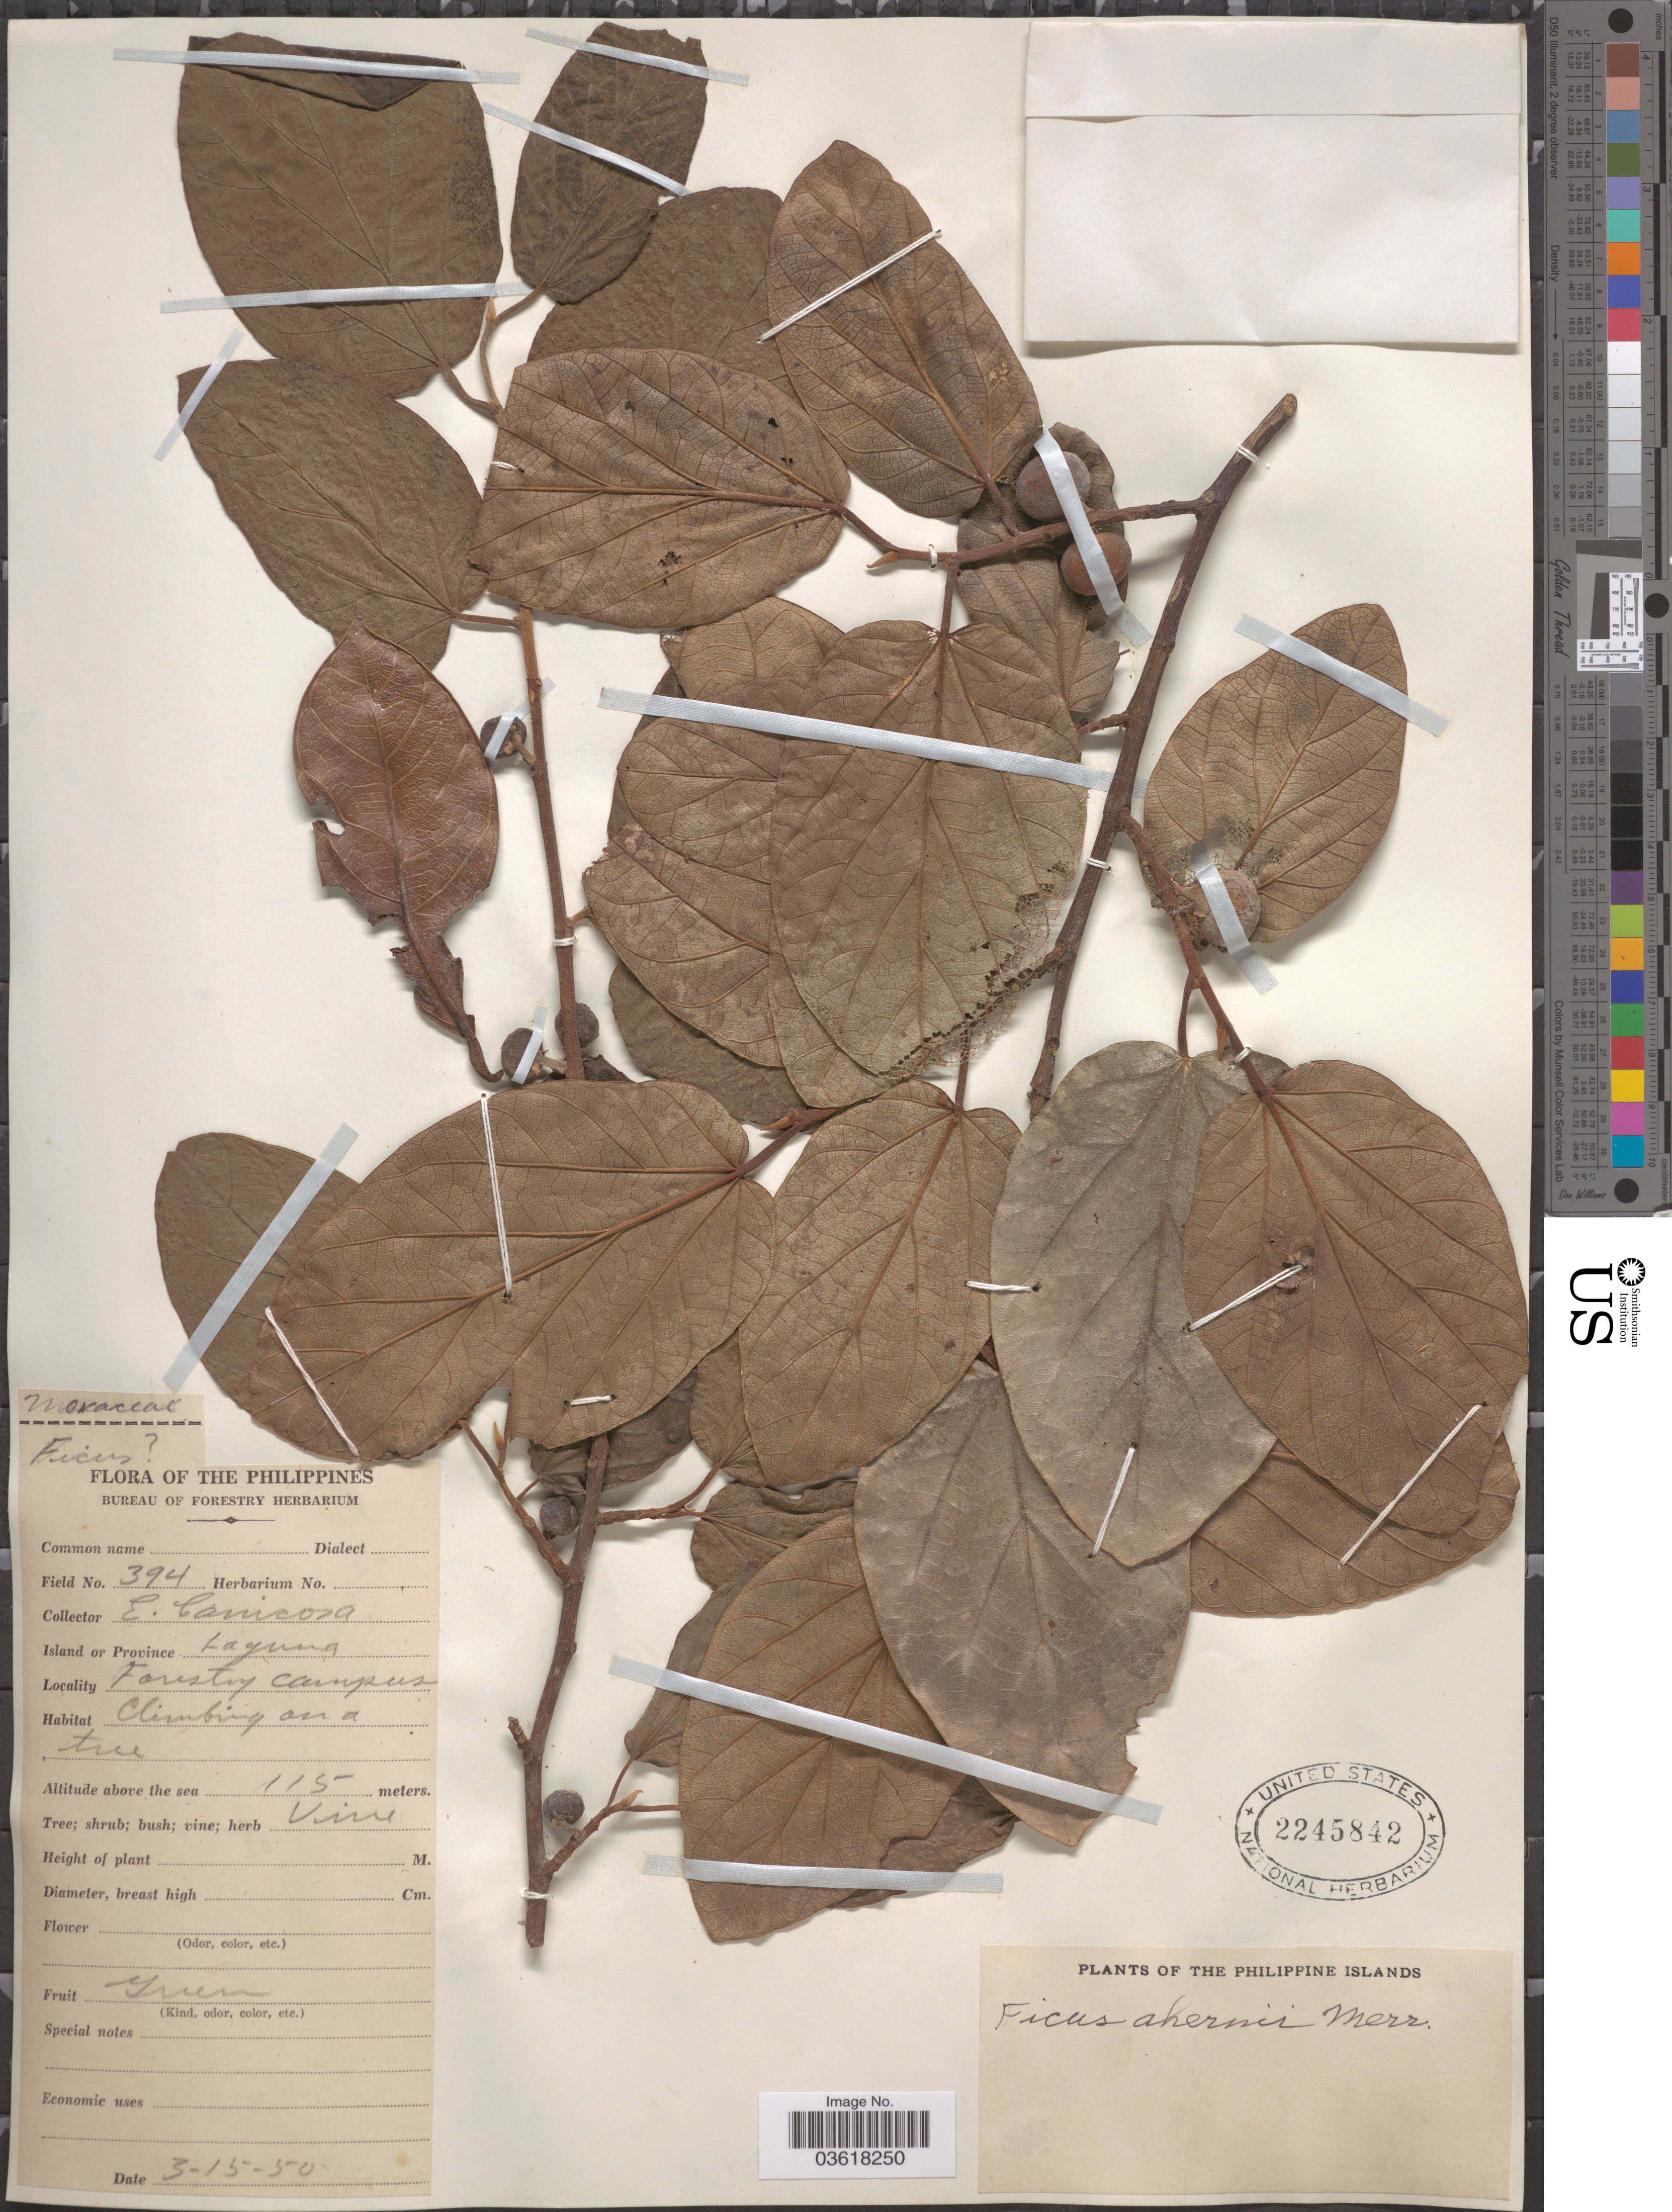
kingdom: Plantae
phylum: Tracheophyta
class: Magnoliopsida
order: Rosales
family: Moraceae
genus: Ficus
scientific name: Ficus ahernii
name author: Merr.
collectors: E. Canicosa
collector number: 394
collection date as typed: Transcribed d/m/y: 15/3/50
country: Philippines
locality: Island or Province Laguna. Forestry campus.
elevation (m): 115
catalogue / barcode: US 2245842